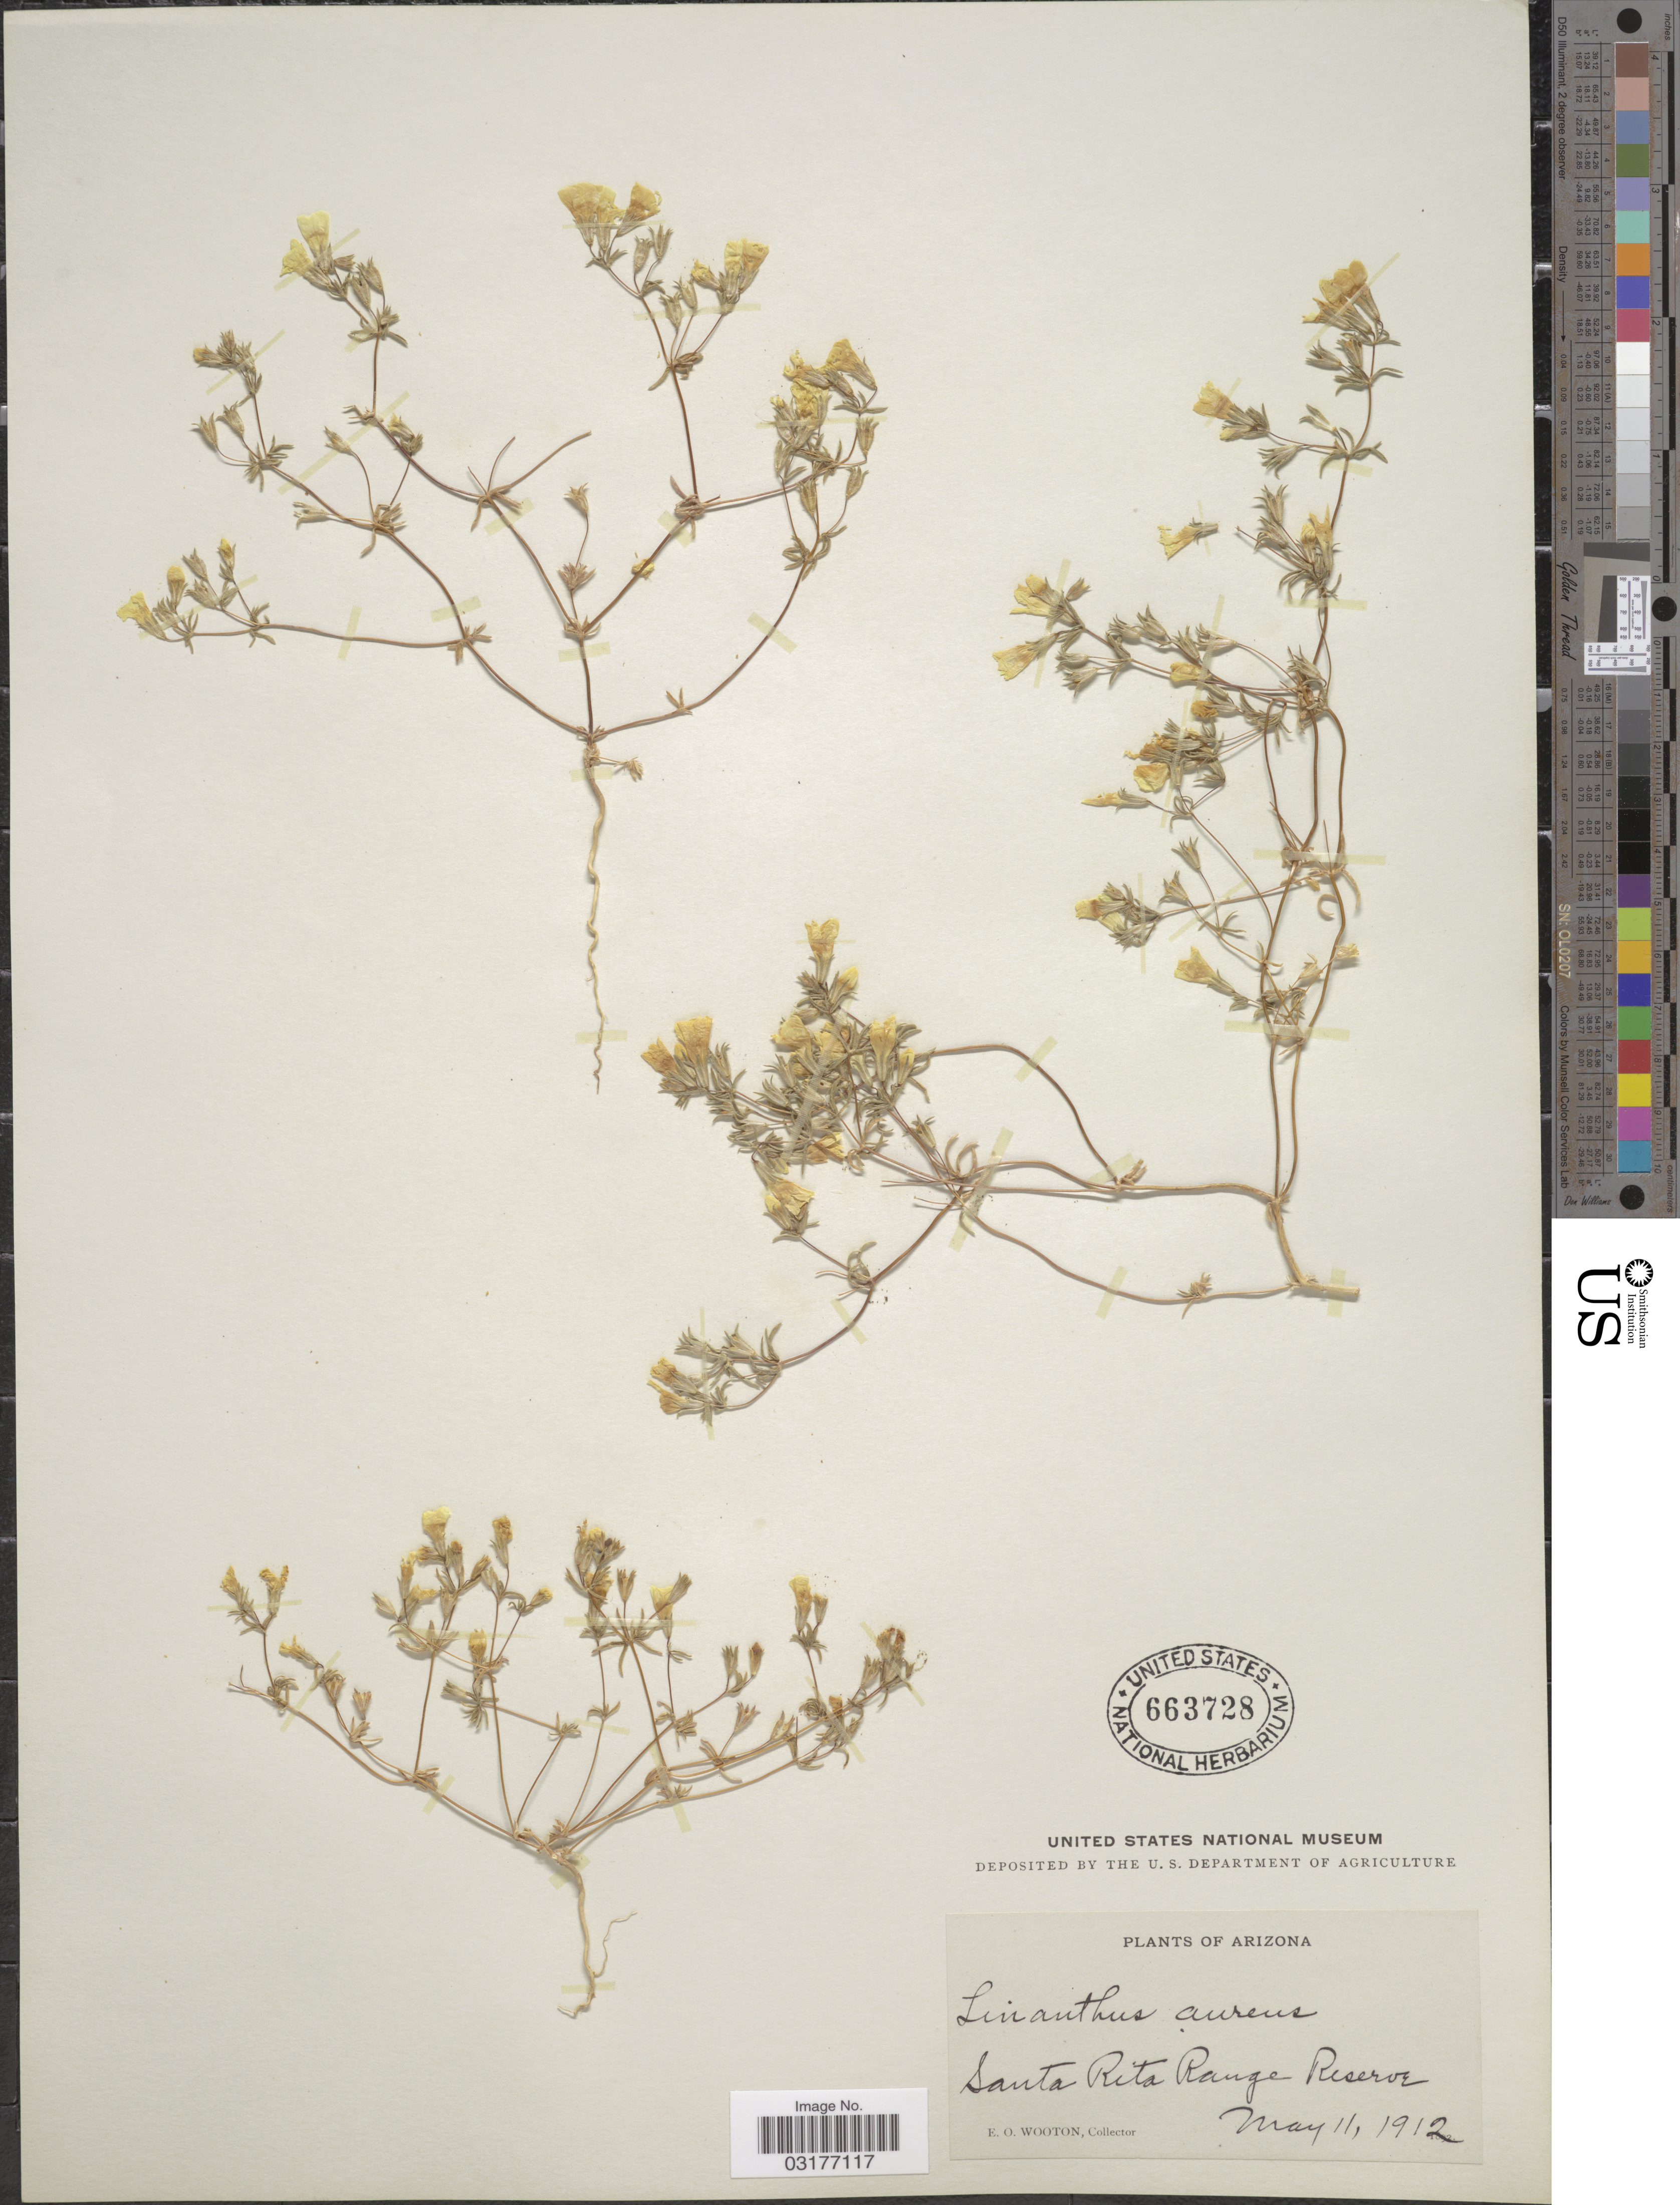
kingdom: Plantae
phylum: Tracheophyta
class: Magnoliopsida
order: Ericales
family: Polemoniaceae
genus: Leptosiphon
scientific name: Leptosiphon chrysanthus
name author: J.M. Porter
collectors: E. O. Wooton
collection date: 1912-05-11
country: United States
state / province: Arizona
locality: Santa Rita Range Reserve.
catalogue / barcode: US 663728